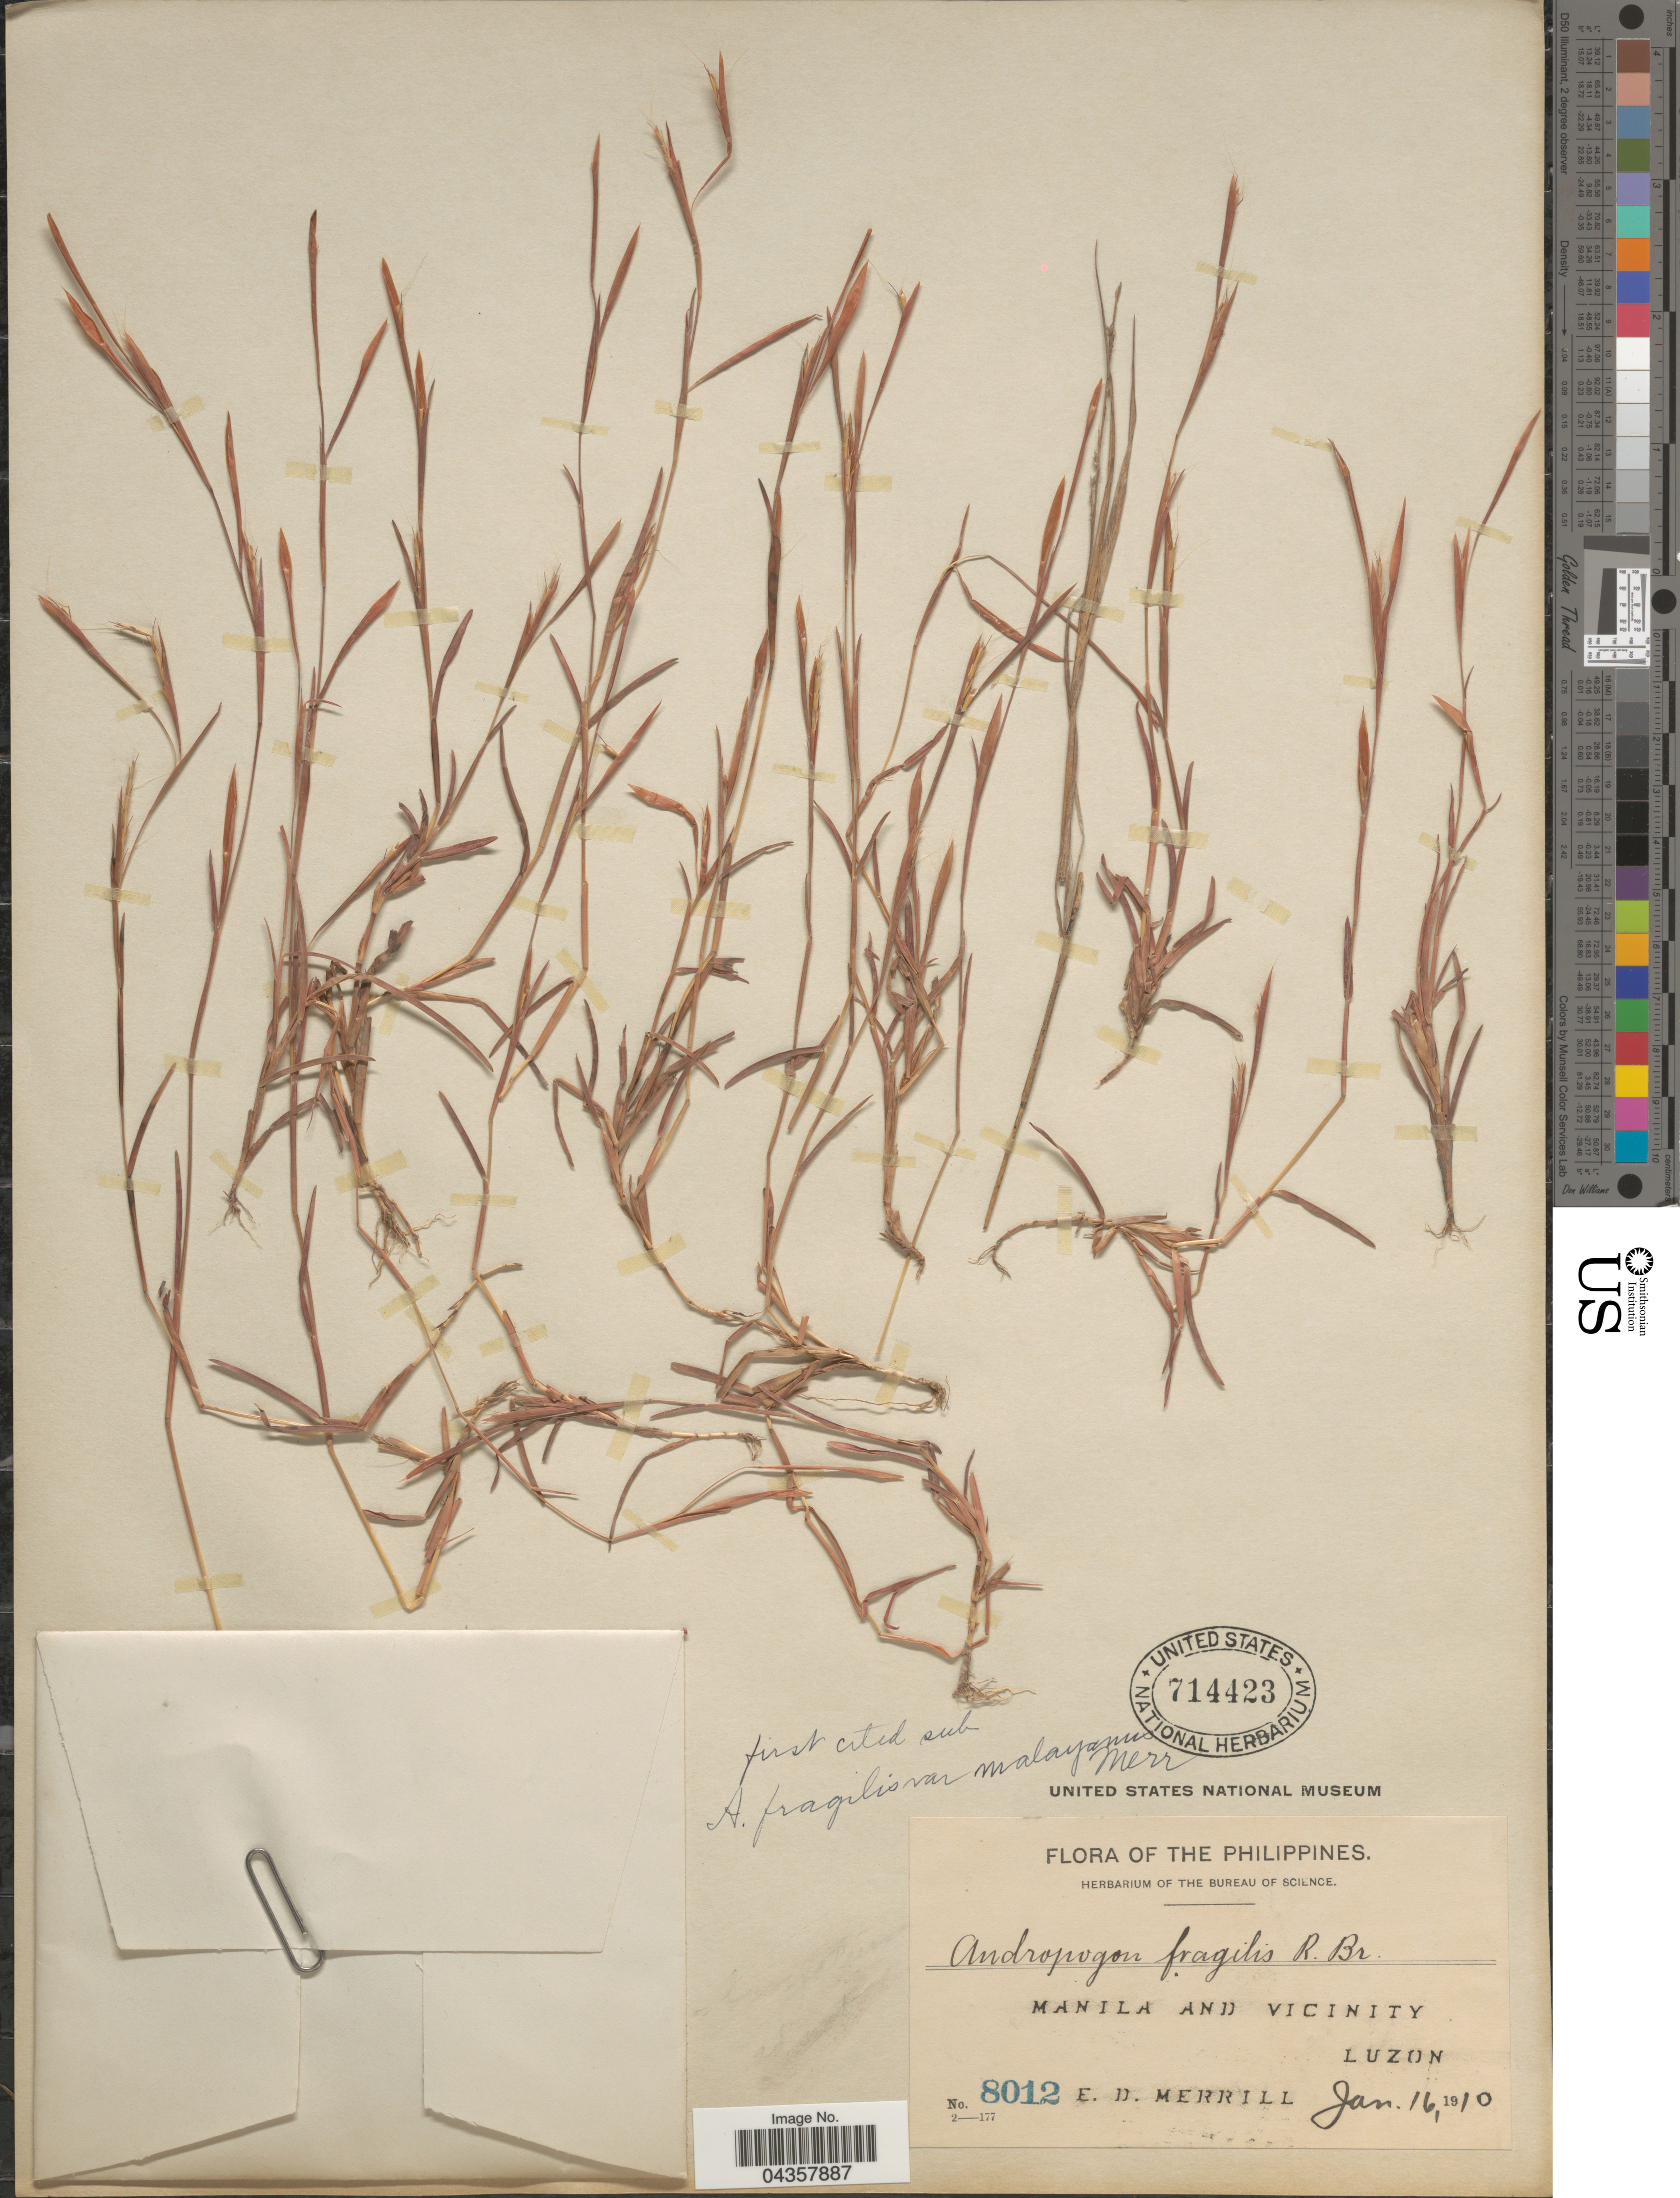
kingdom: Plantae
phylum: Tracheophyta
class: Liliopsida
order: Poales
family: Poaceae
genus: Schizachyrium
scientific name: Schizachyrium fragile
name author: (R. Br.) A. Camus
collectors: E. D. Merrill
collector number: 8012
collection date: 1910-01-16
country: Philippines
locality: Manila and Vicinity. Luzon.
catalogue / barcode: US 714423